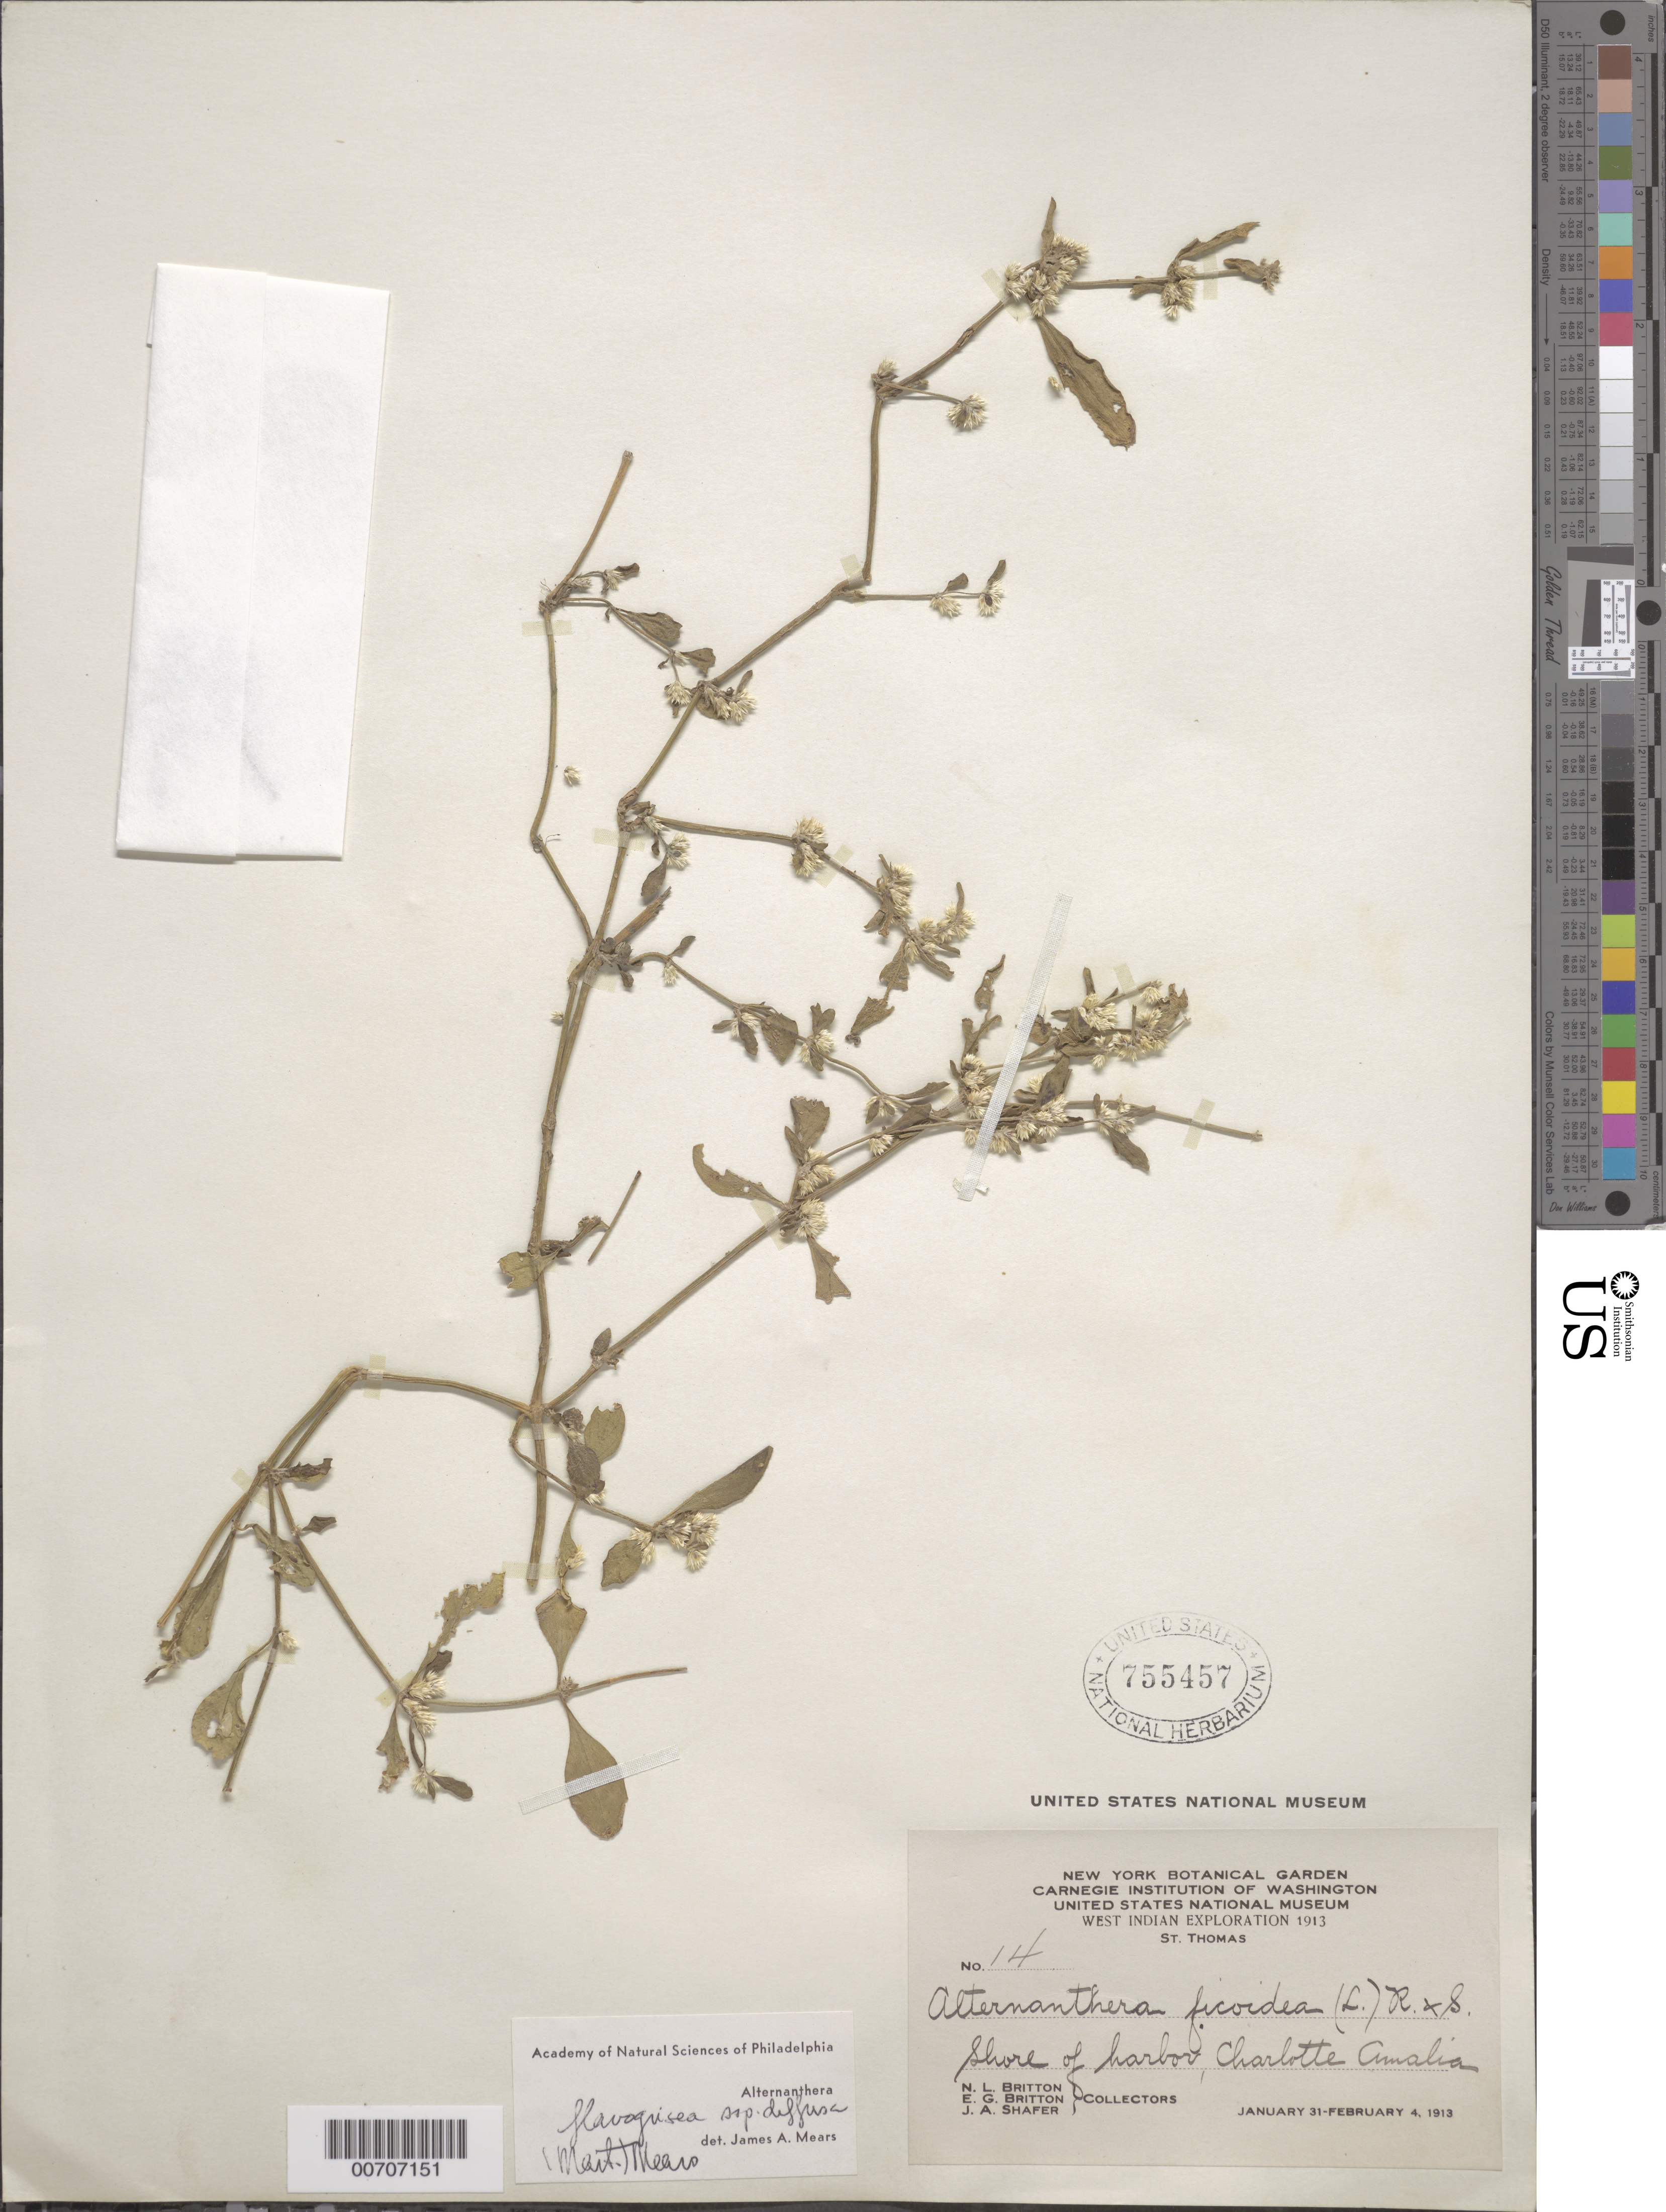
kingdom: Plantae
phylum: Tracheophyta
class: Magnoliopsida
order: Caryophyllales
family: Amaranthaceae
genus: Alternanthera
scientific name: Alternanthera flavogrisea subsp. diffusa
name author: (Mart.) Mears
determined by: Mears, J. A., (PH), Academy of Natural Sciences of Philadelphia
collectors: N. Britton, E. G. Britton & J. A. Shafer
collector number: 14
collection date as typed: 31 Jan 1913 to 04 Feb 1913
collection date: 1913-01-31/1913-02-04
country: U.S. Virgin Islands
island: St. Thomas Island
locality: Charlotte Amalia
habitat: Shore of harbor.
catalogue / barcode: US 755457